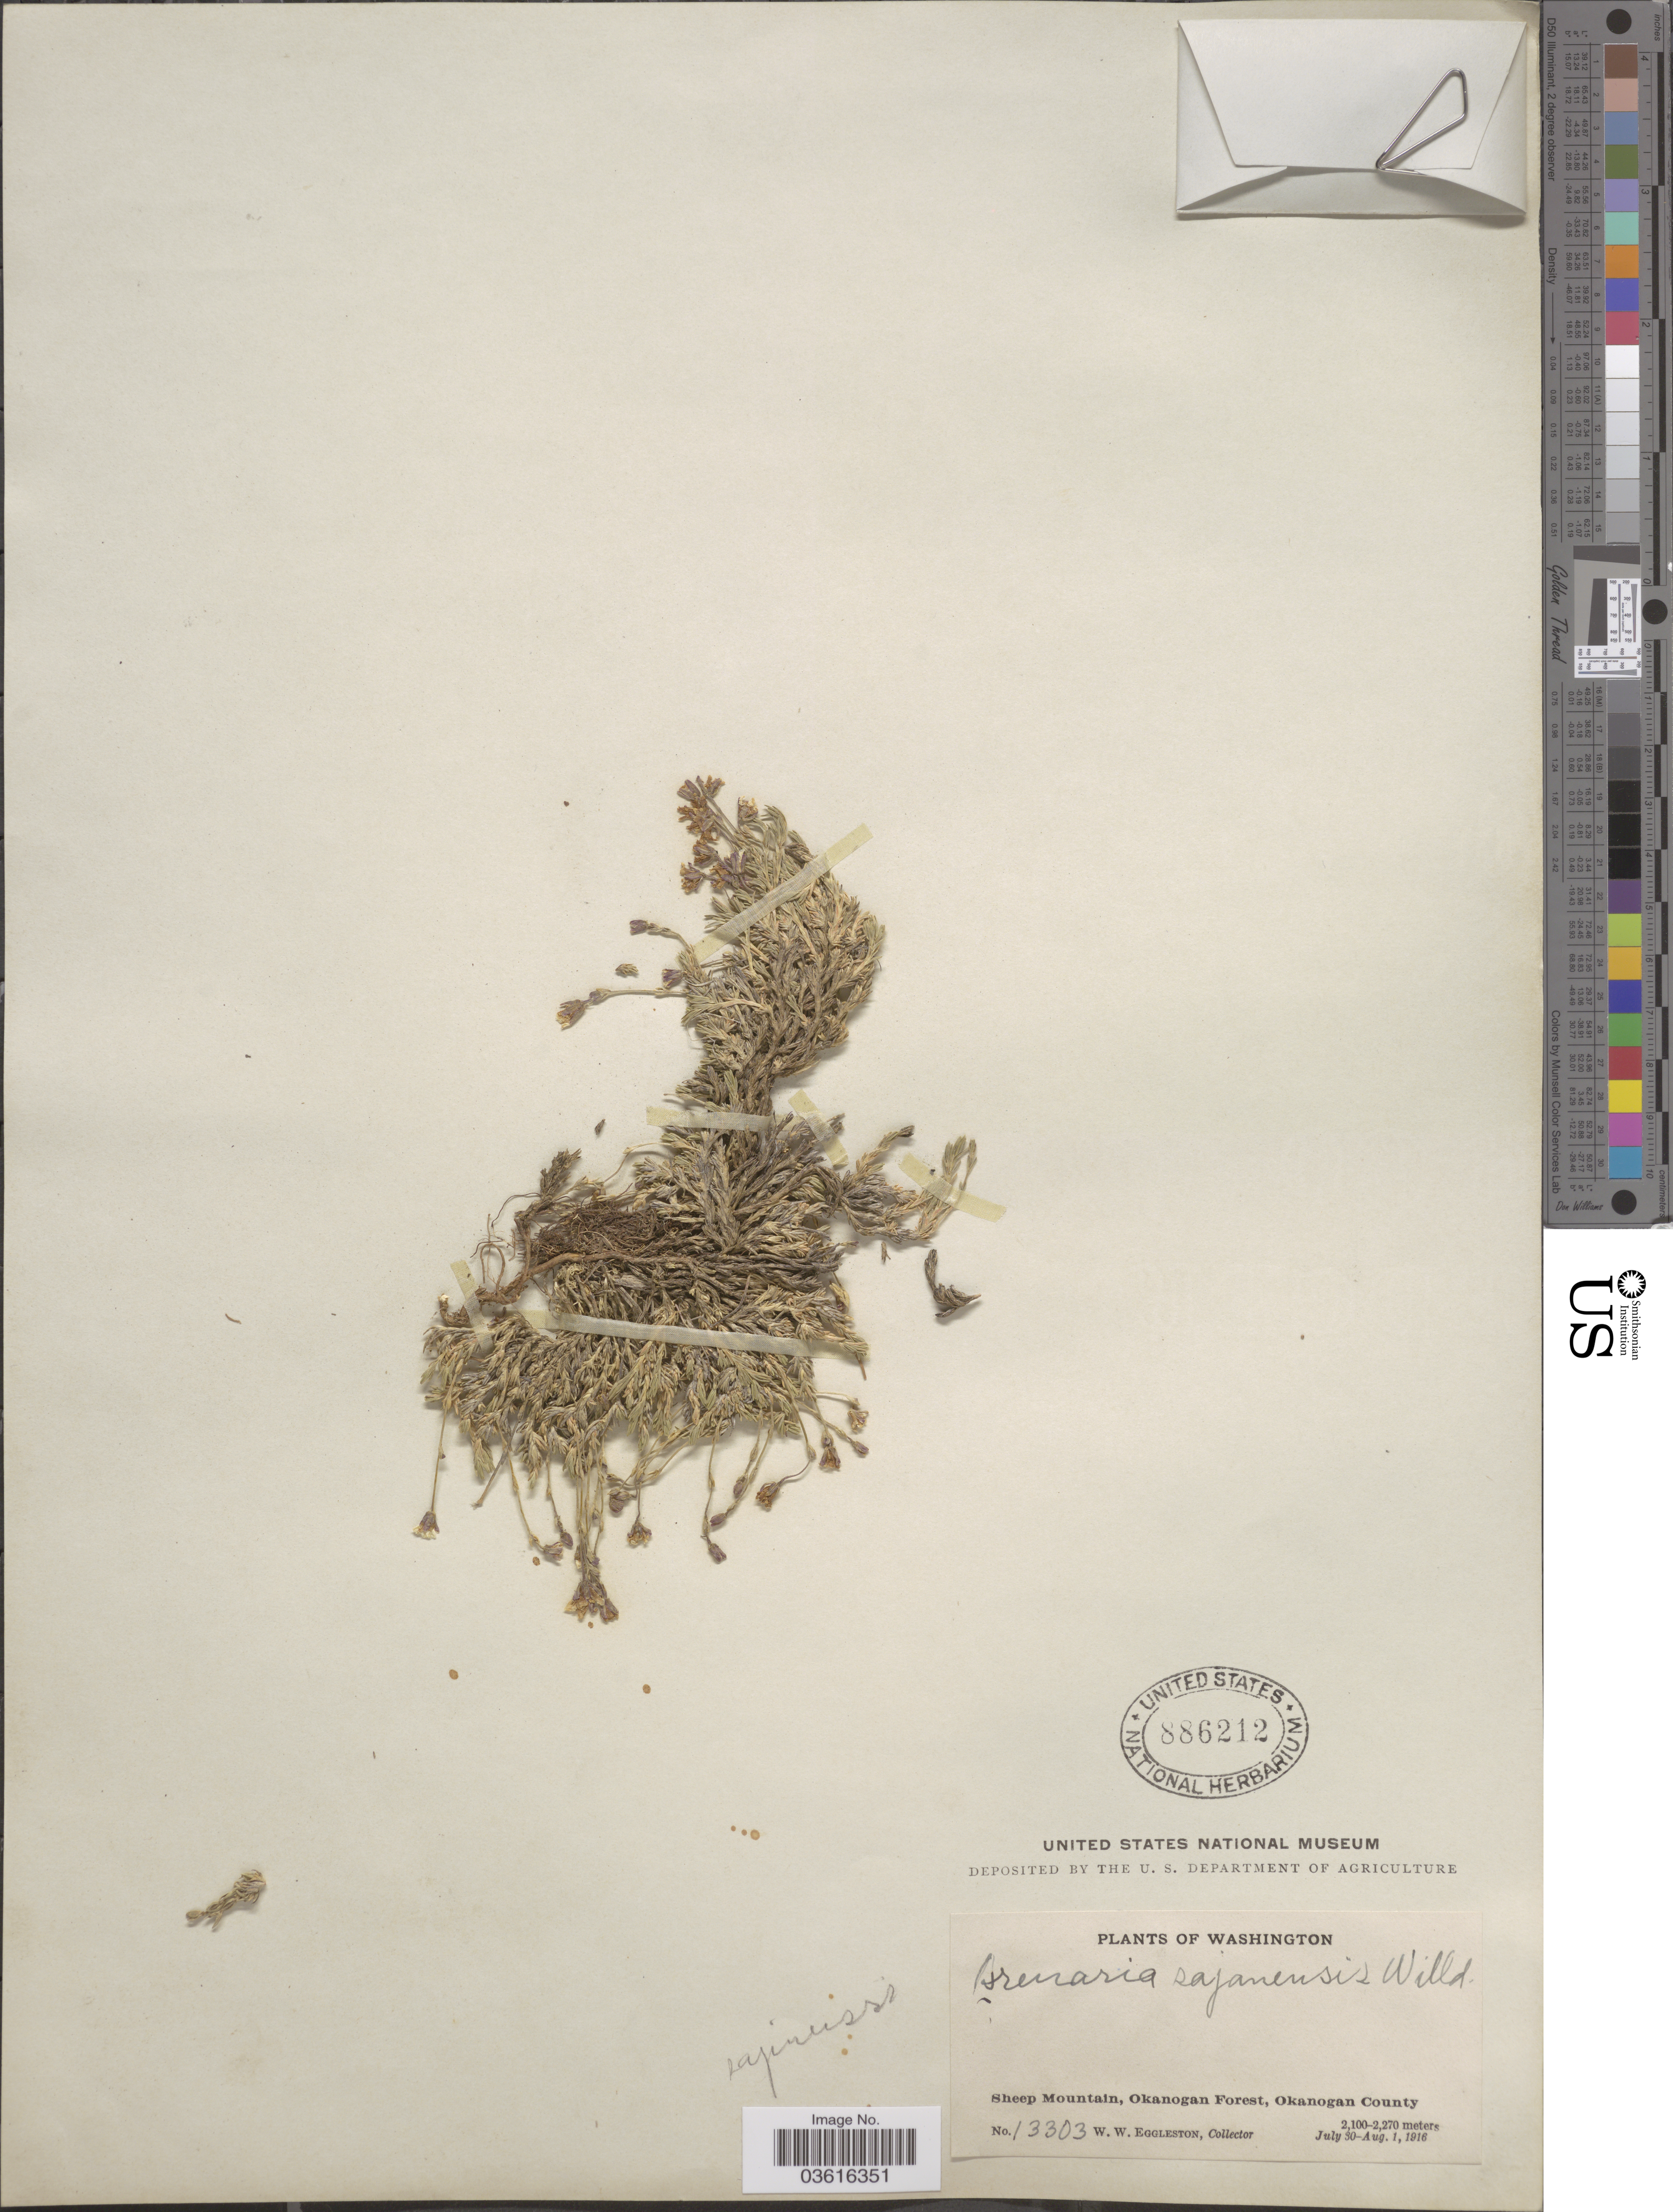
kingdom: Plantae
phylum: Tracheophyta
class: Magnoliopsida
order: Caryophyllales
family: Caryophyllaceae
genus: Cherleria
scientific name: Cherleria obtusiloba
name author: (Rydb.) A.J. Moore & Dillenb.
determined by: Strong, M. T., (US), Smithsonian Institution - National Museum of Natural History (UNITED STATES)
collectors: W. W. Eggleston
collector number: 13303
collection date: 1916-07-30/1916-08-01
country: United States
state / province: Washington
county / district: Okanogan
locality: Sheep Mountain, Okanogan Forest, Okanogan County.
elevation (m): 2100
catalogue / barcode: US 886212